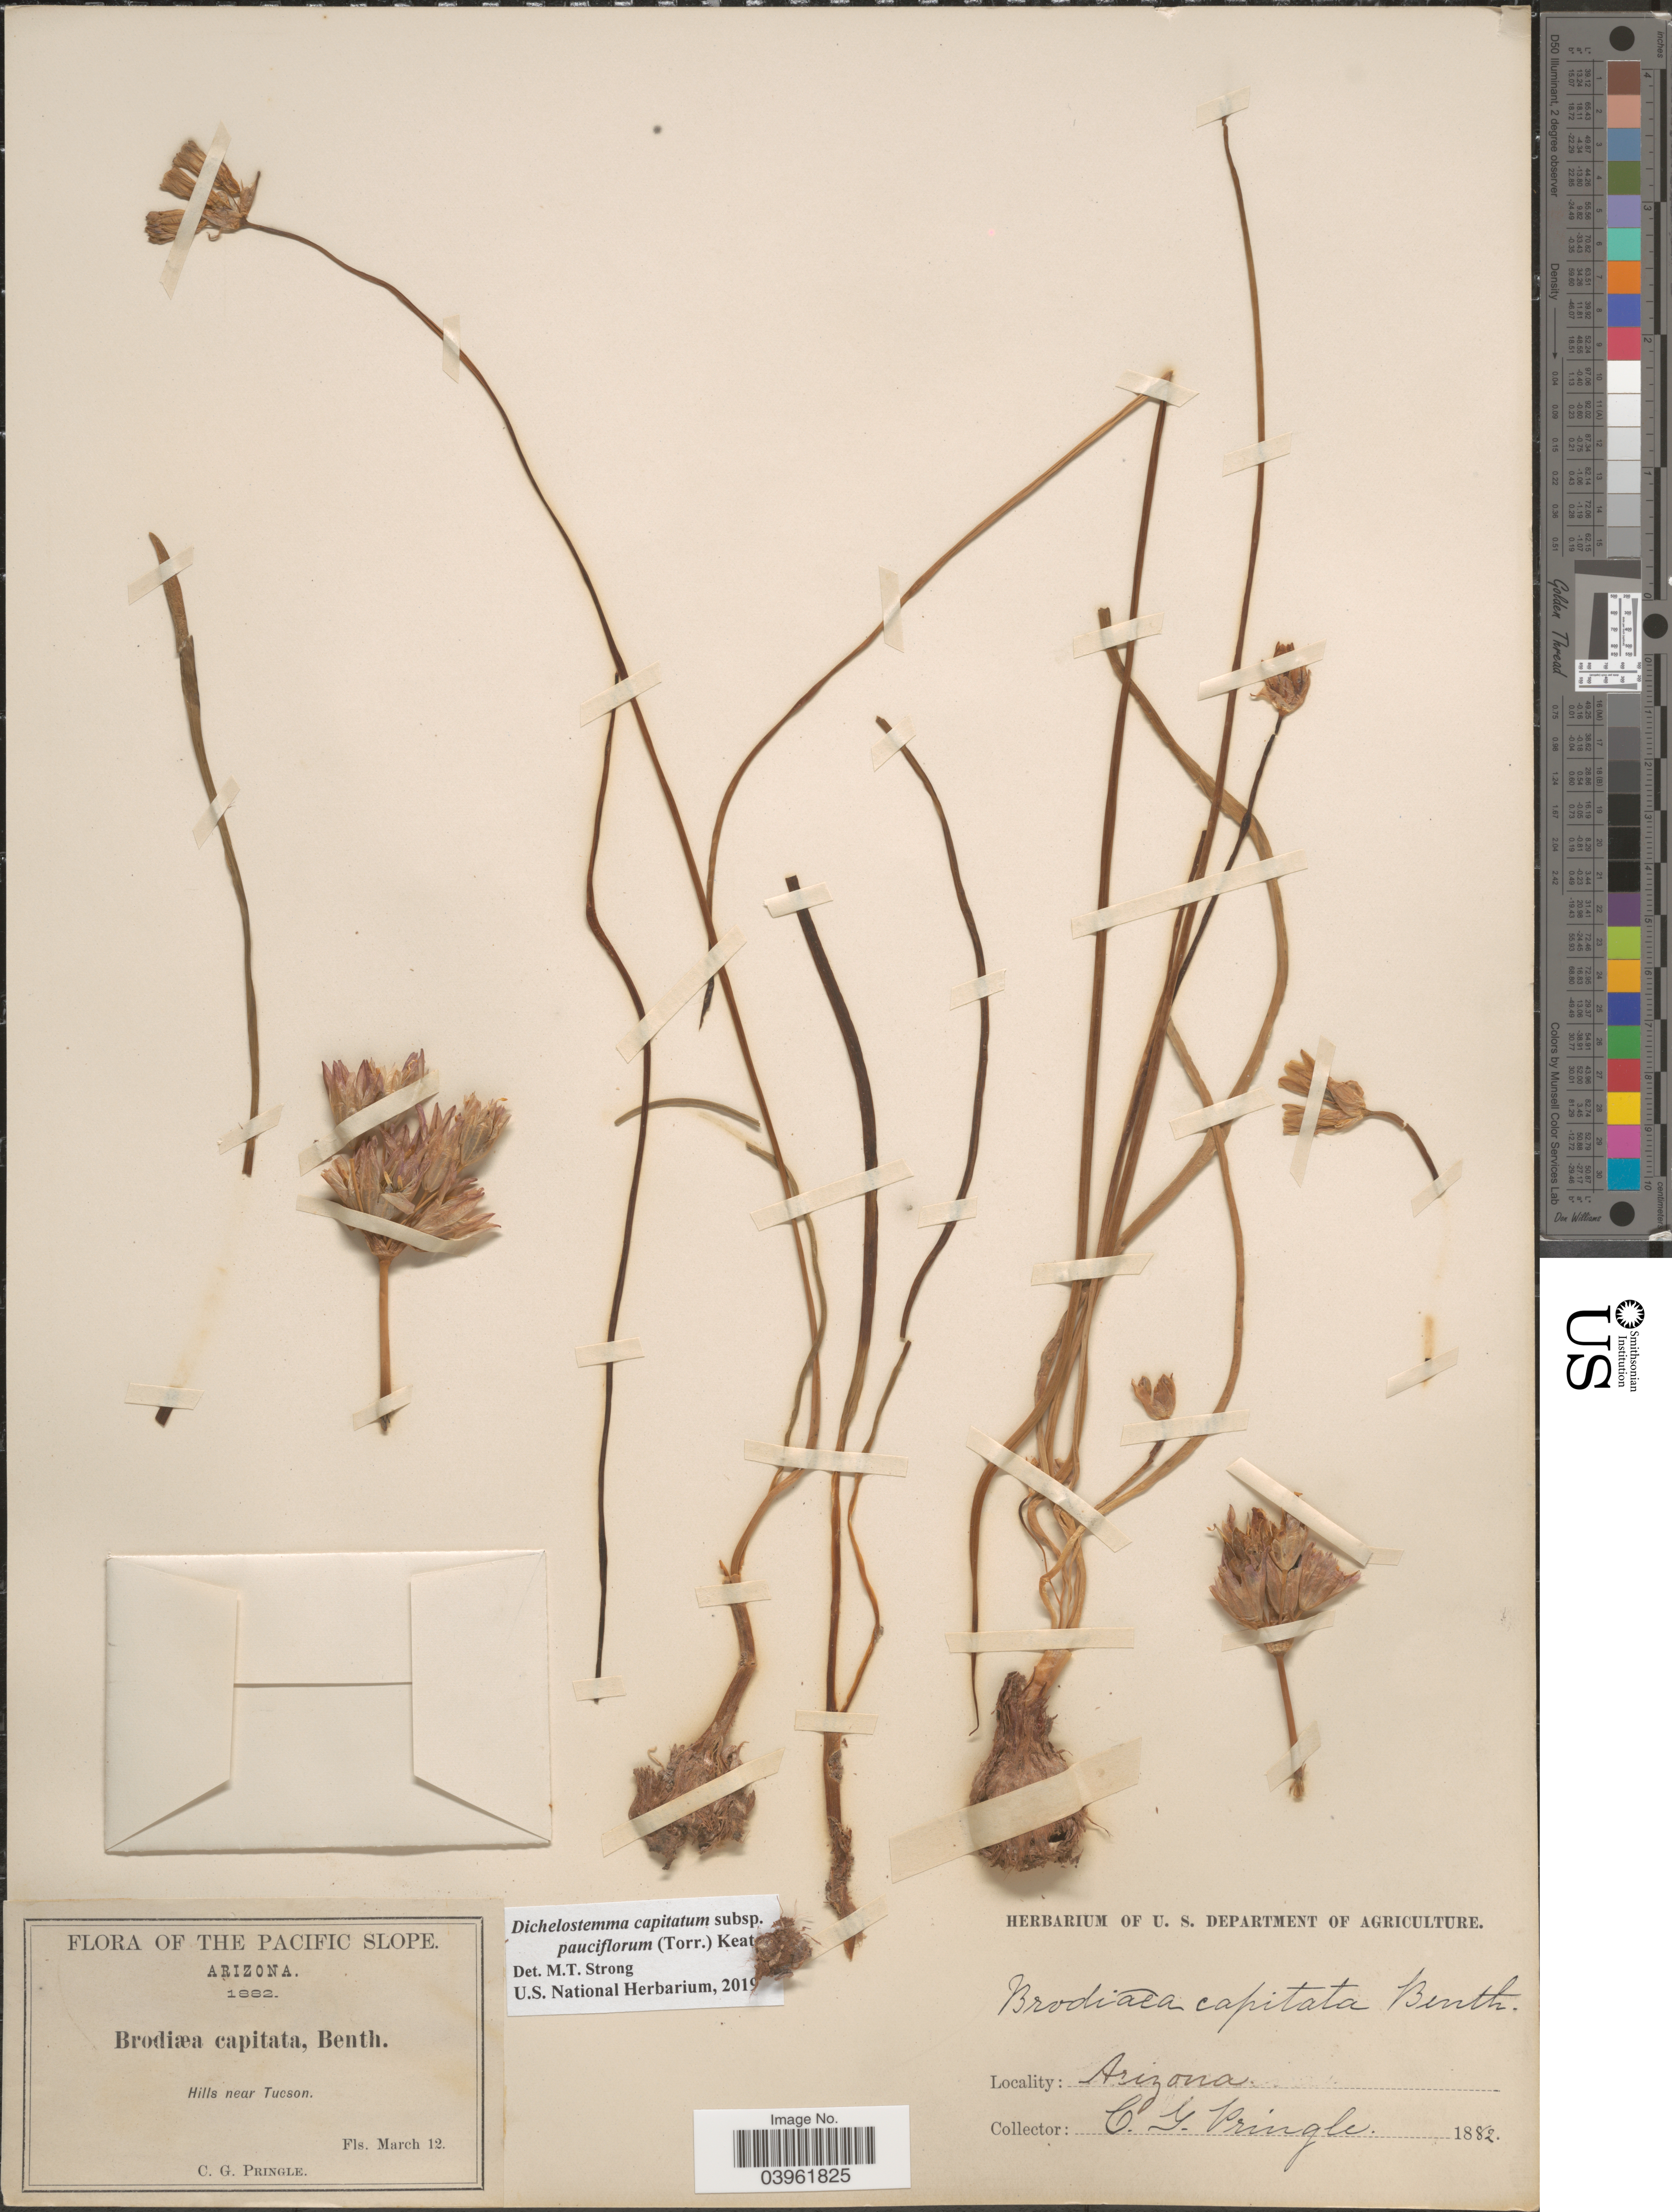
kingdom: Plantae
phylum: Tracheophyta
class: Liliopsida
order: Asparagales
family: Asparagaceae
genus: Dichelostemma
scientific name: Dichelostemma capitatum subsp. pauciflorum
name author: (Torr.) Keator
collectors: C. G. Pringle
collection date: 1882-03-12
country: United States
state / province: Arizona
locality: The Pacific Slope. Hills near Tucson.